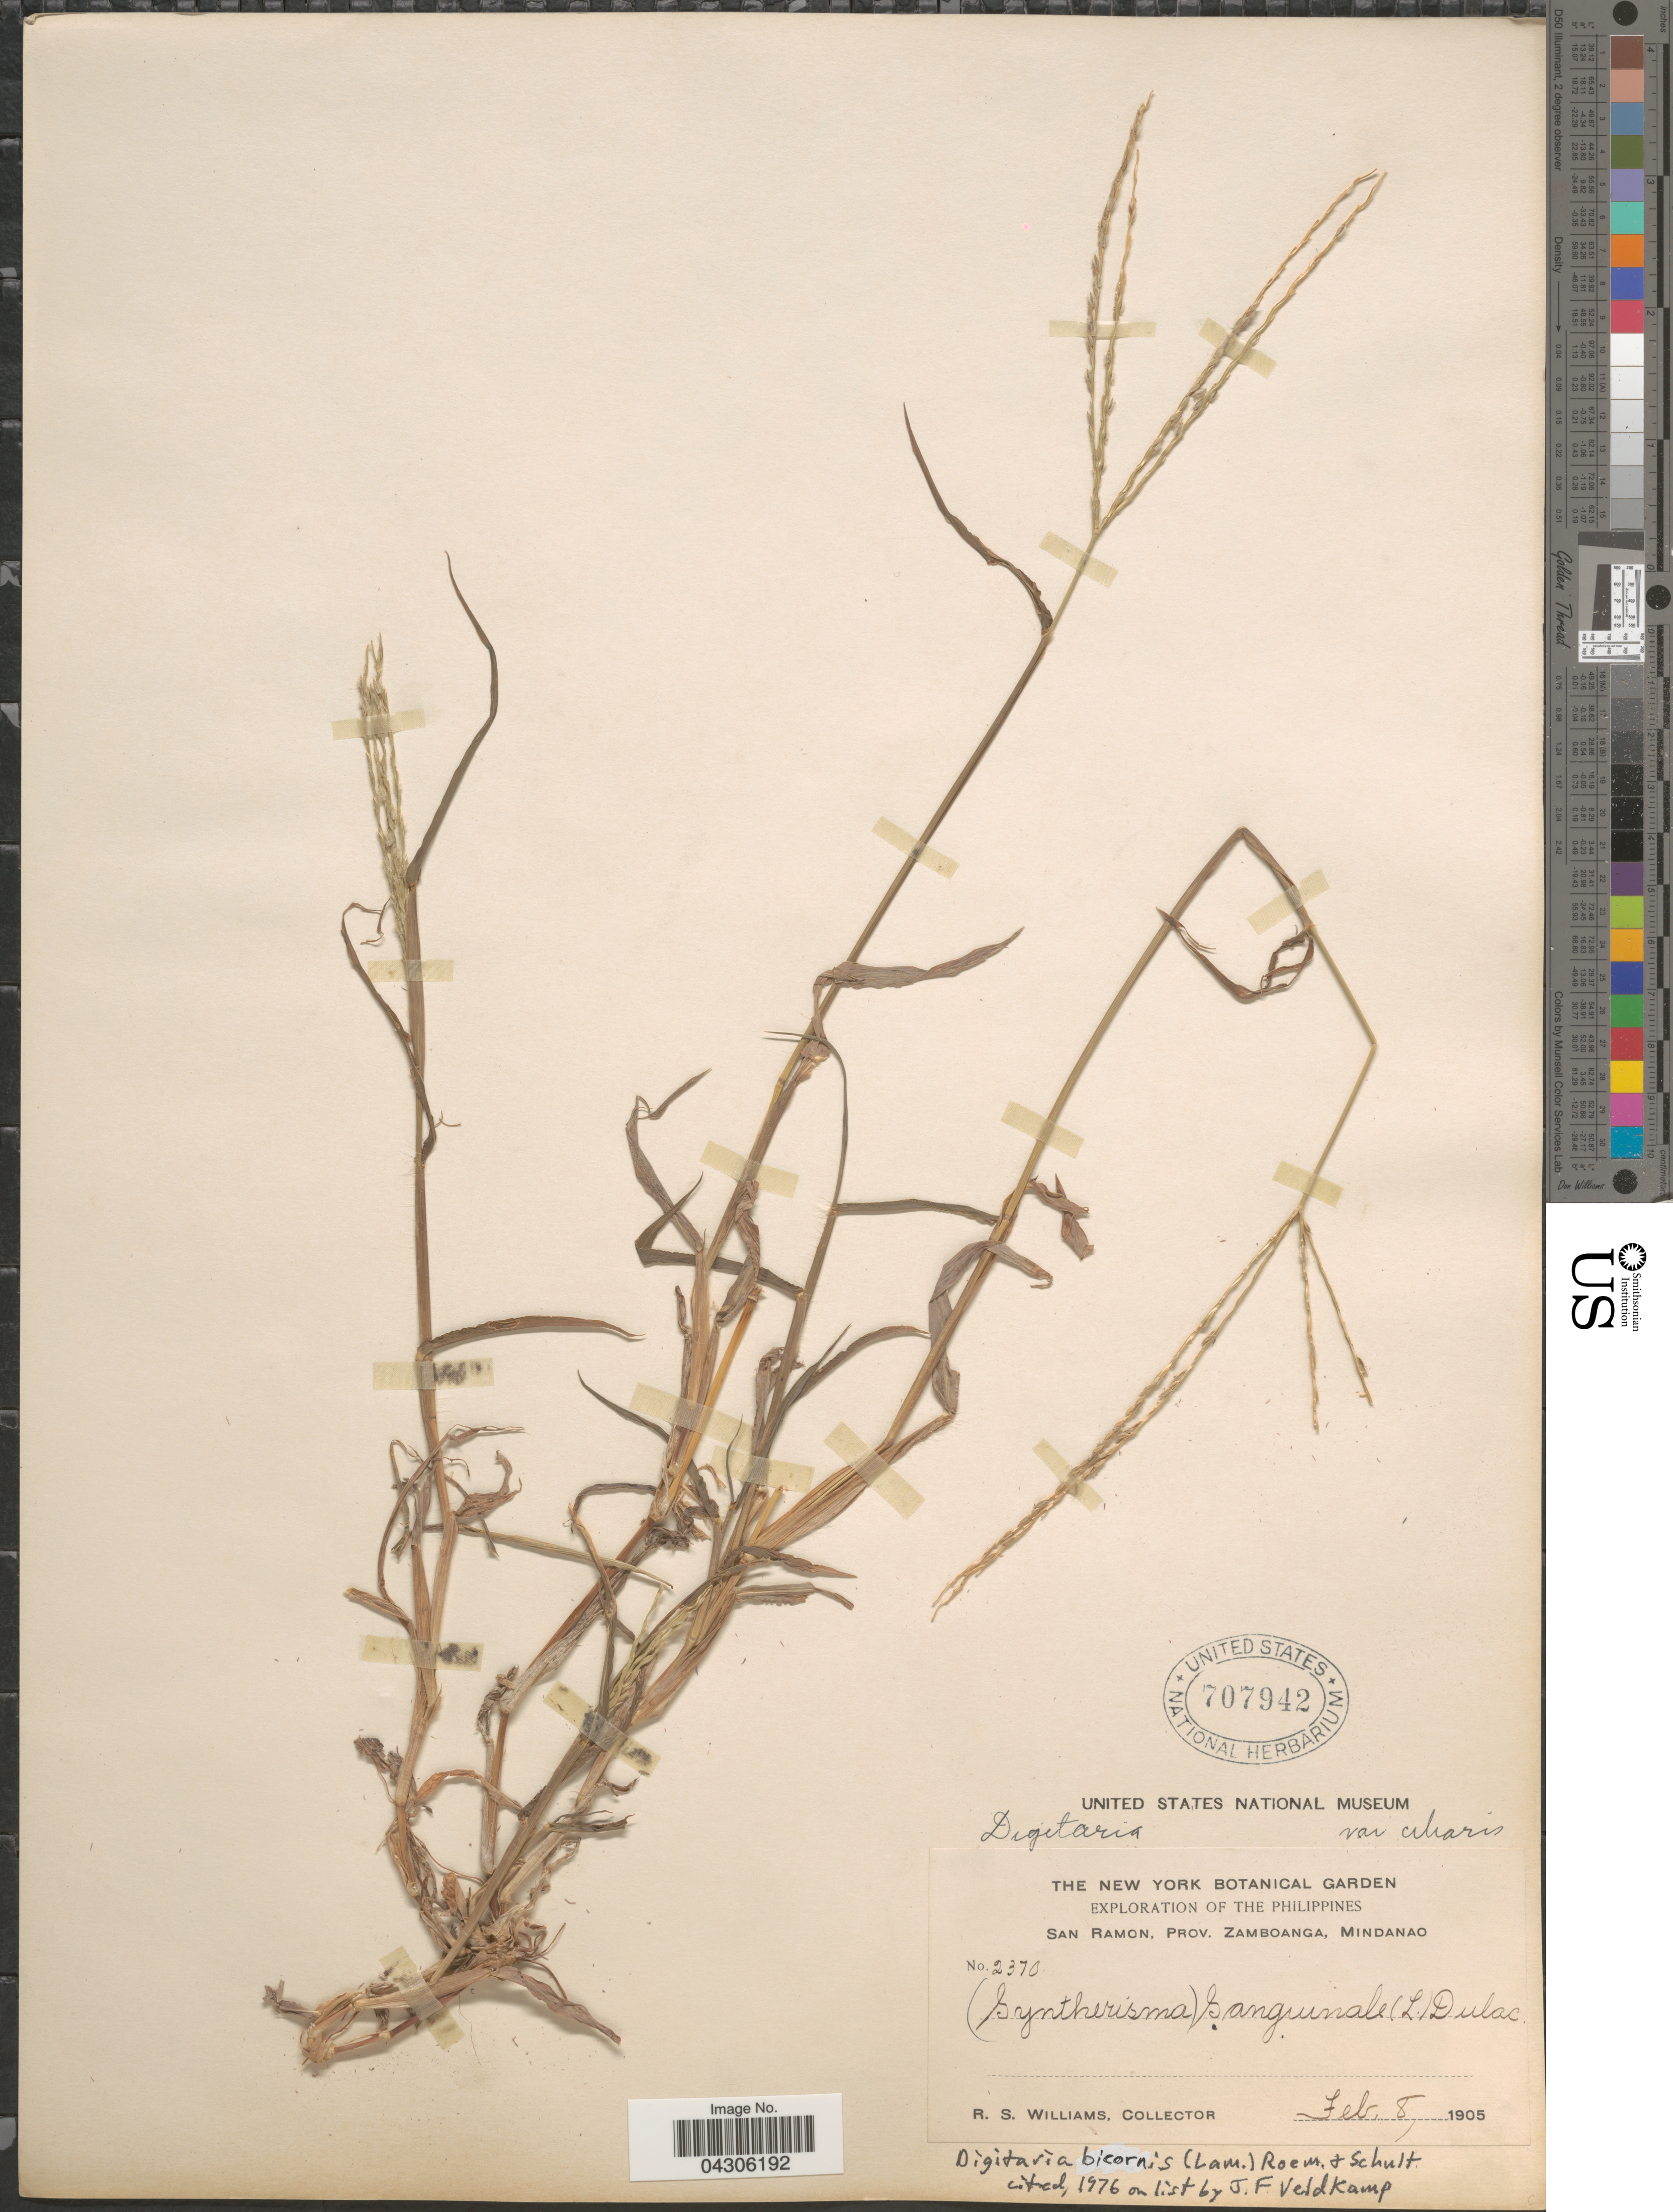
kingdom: Plantae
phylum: Tracheophyta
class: Liliopsida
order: Poales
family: Poaceae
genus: Digitaria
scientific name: Digitaria bicornis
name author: (Lam.) Roem. & Schult.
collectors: R. S. Williams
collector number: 2370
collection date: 1905-02-08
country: Philippines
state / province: Zamboanga Peninsula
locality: Exploration of the Philippines. San Ramon, Prov. Zamboanga, Mindanao.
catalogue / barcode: US 707942